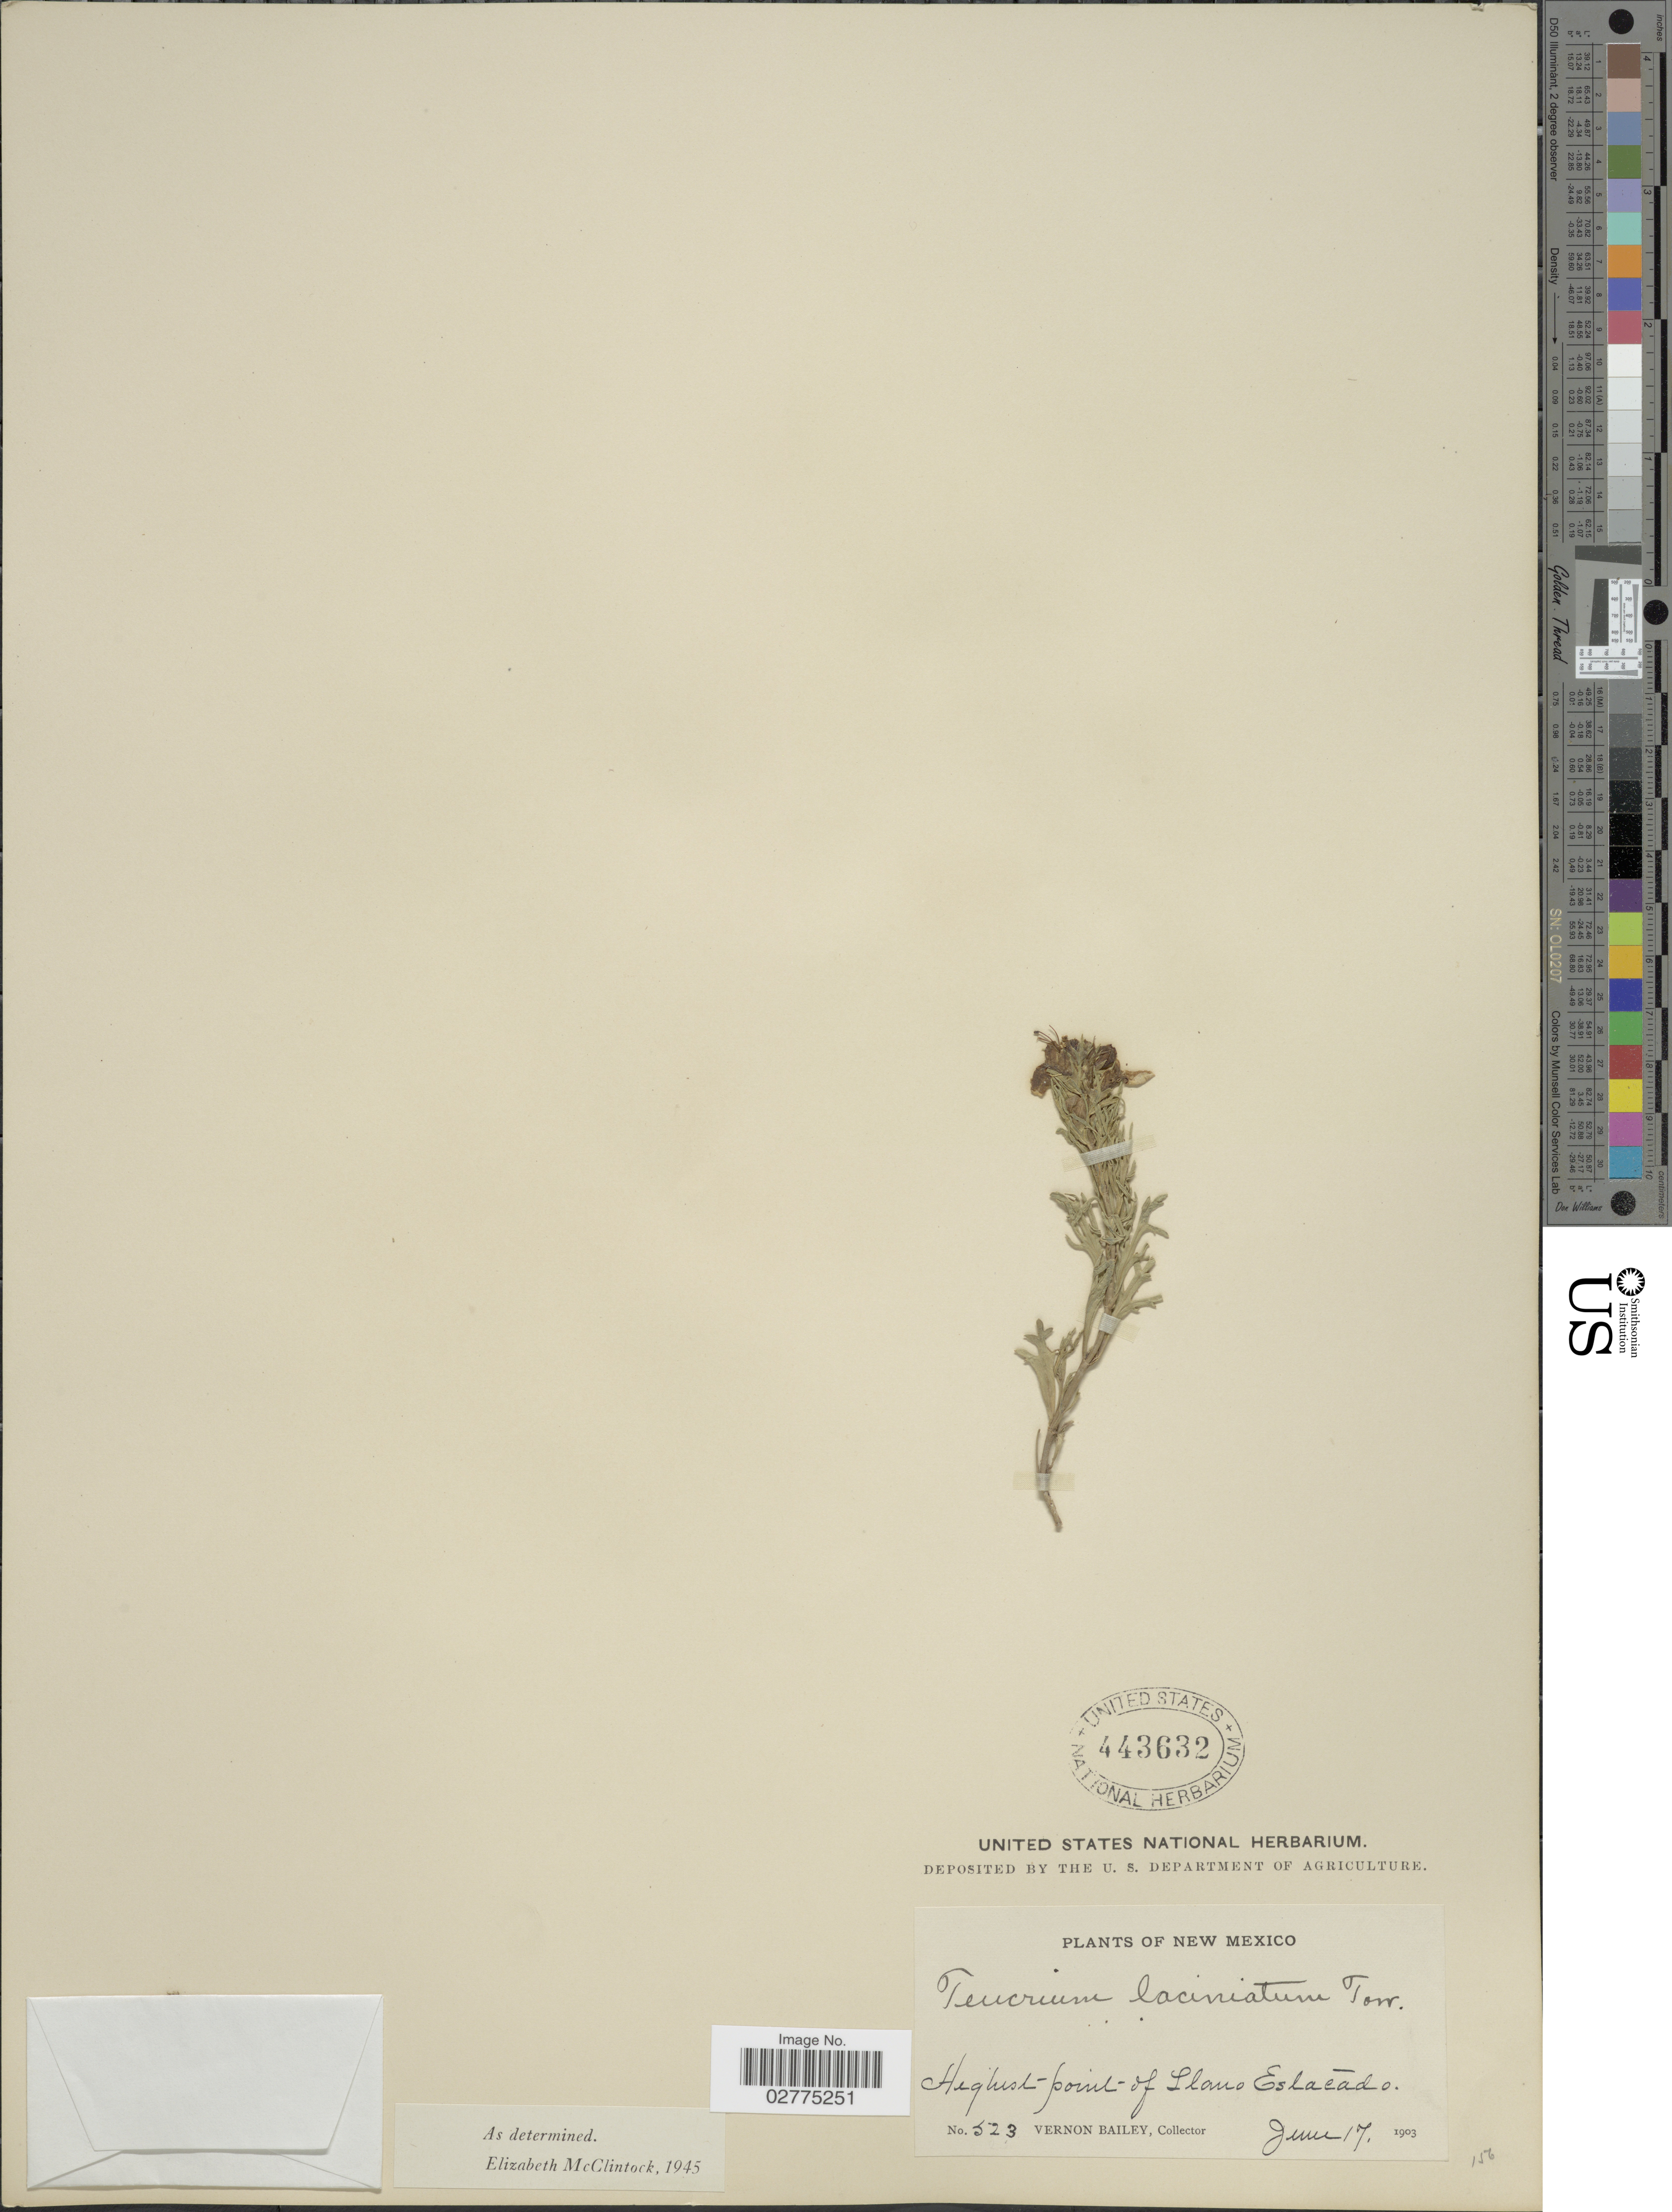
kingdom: Plantae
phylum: Tracheophyta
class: Magnoliopsida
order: Lamiales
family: Lamiaceae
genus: Teucrium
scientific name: Teucrium laciniatum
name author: Torr.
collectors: V. O. Bailey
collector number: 523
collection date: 1903-06-17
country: United States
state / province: New Mexico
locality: Highest point of Llano Estacado.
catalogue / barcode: US 443632